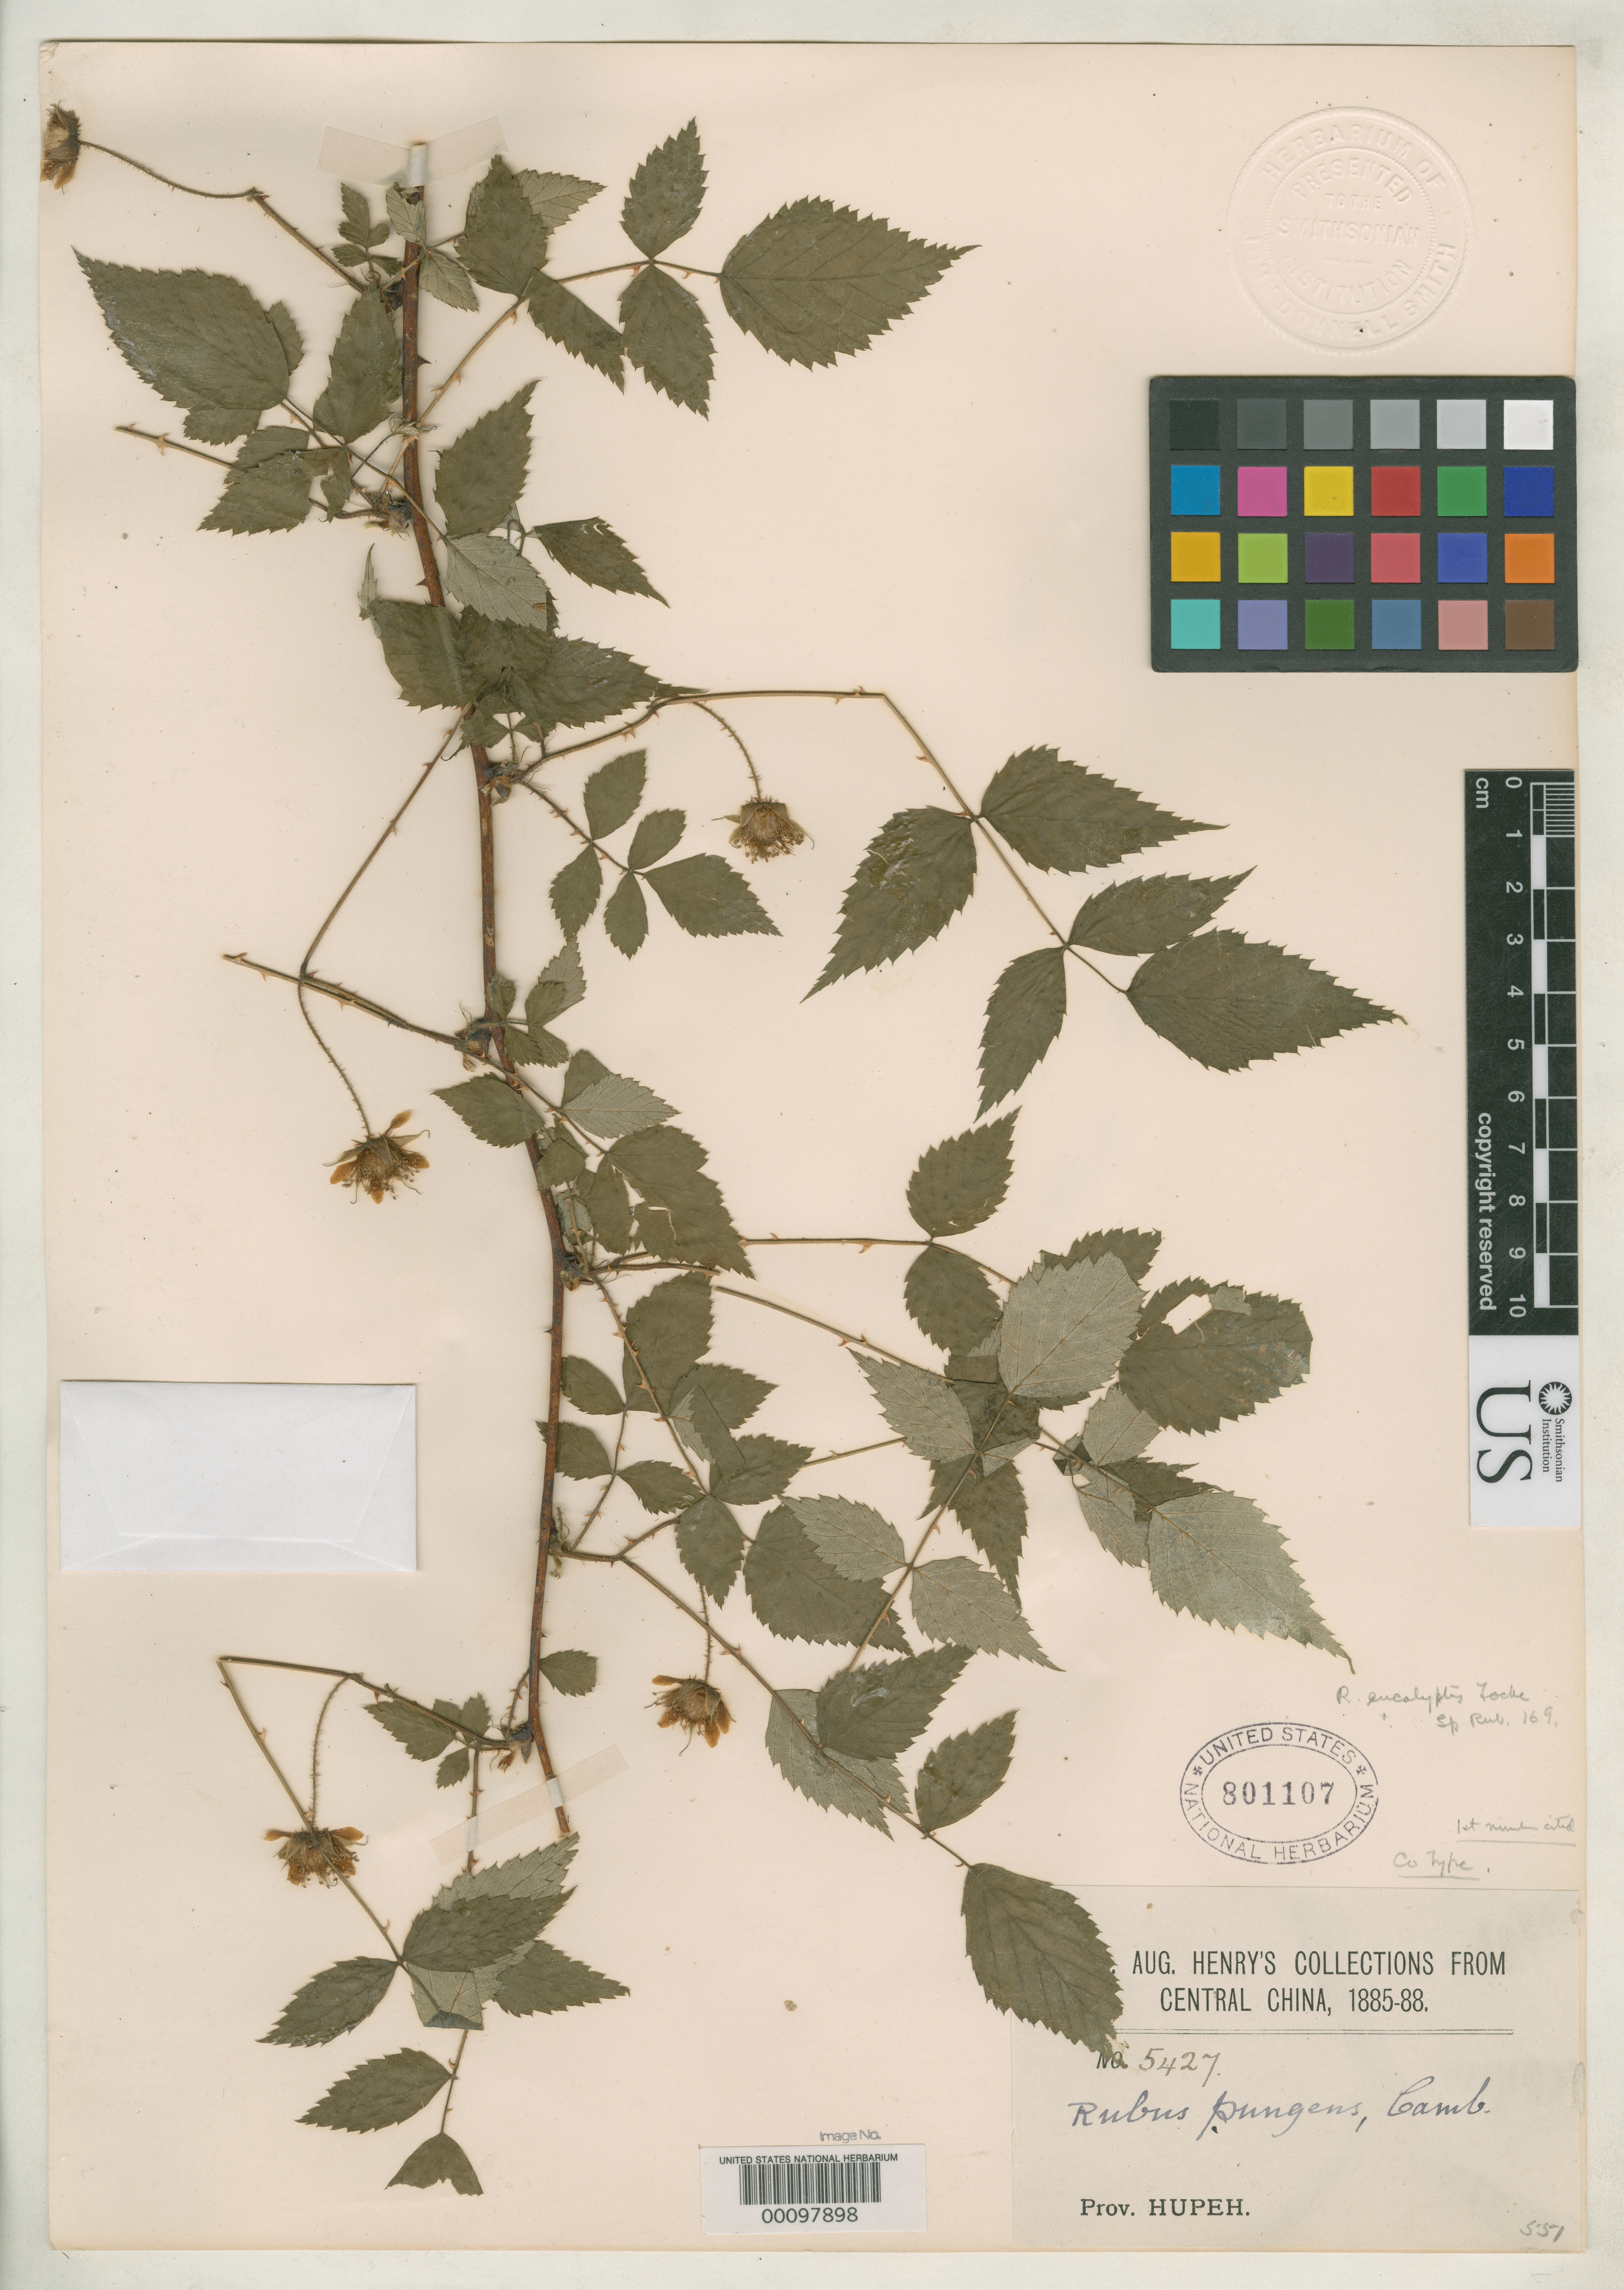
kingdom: Plantae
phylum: Tracheophyta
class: Magnoliopsida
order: Rosales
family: Rosaceae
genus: Rubus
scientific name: Rubus eucalyptus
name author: Focke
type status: Syntype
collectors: A. Henry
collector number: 5427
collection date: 1885/1888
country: China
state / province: Hubei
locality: Central China. Prov. Hupeh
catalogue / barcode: US 801107